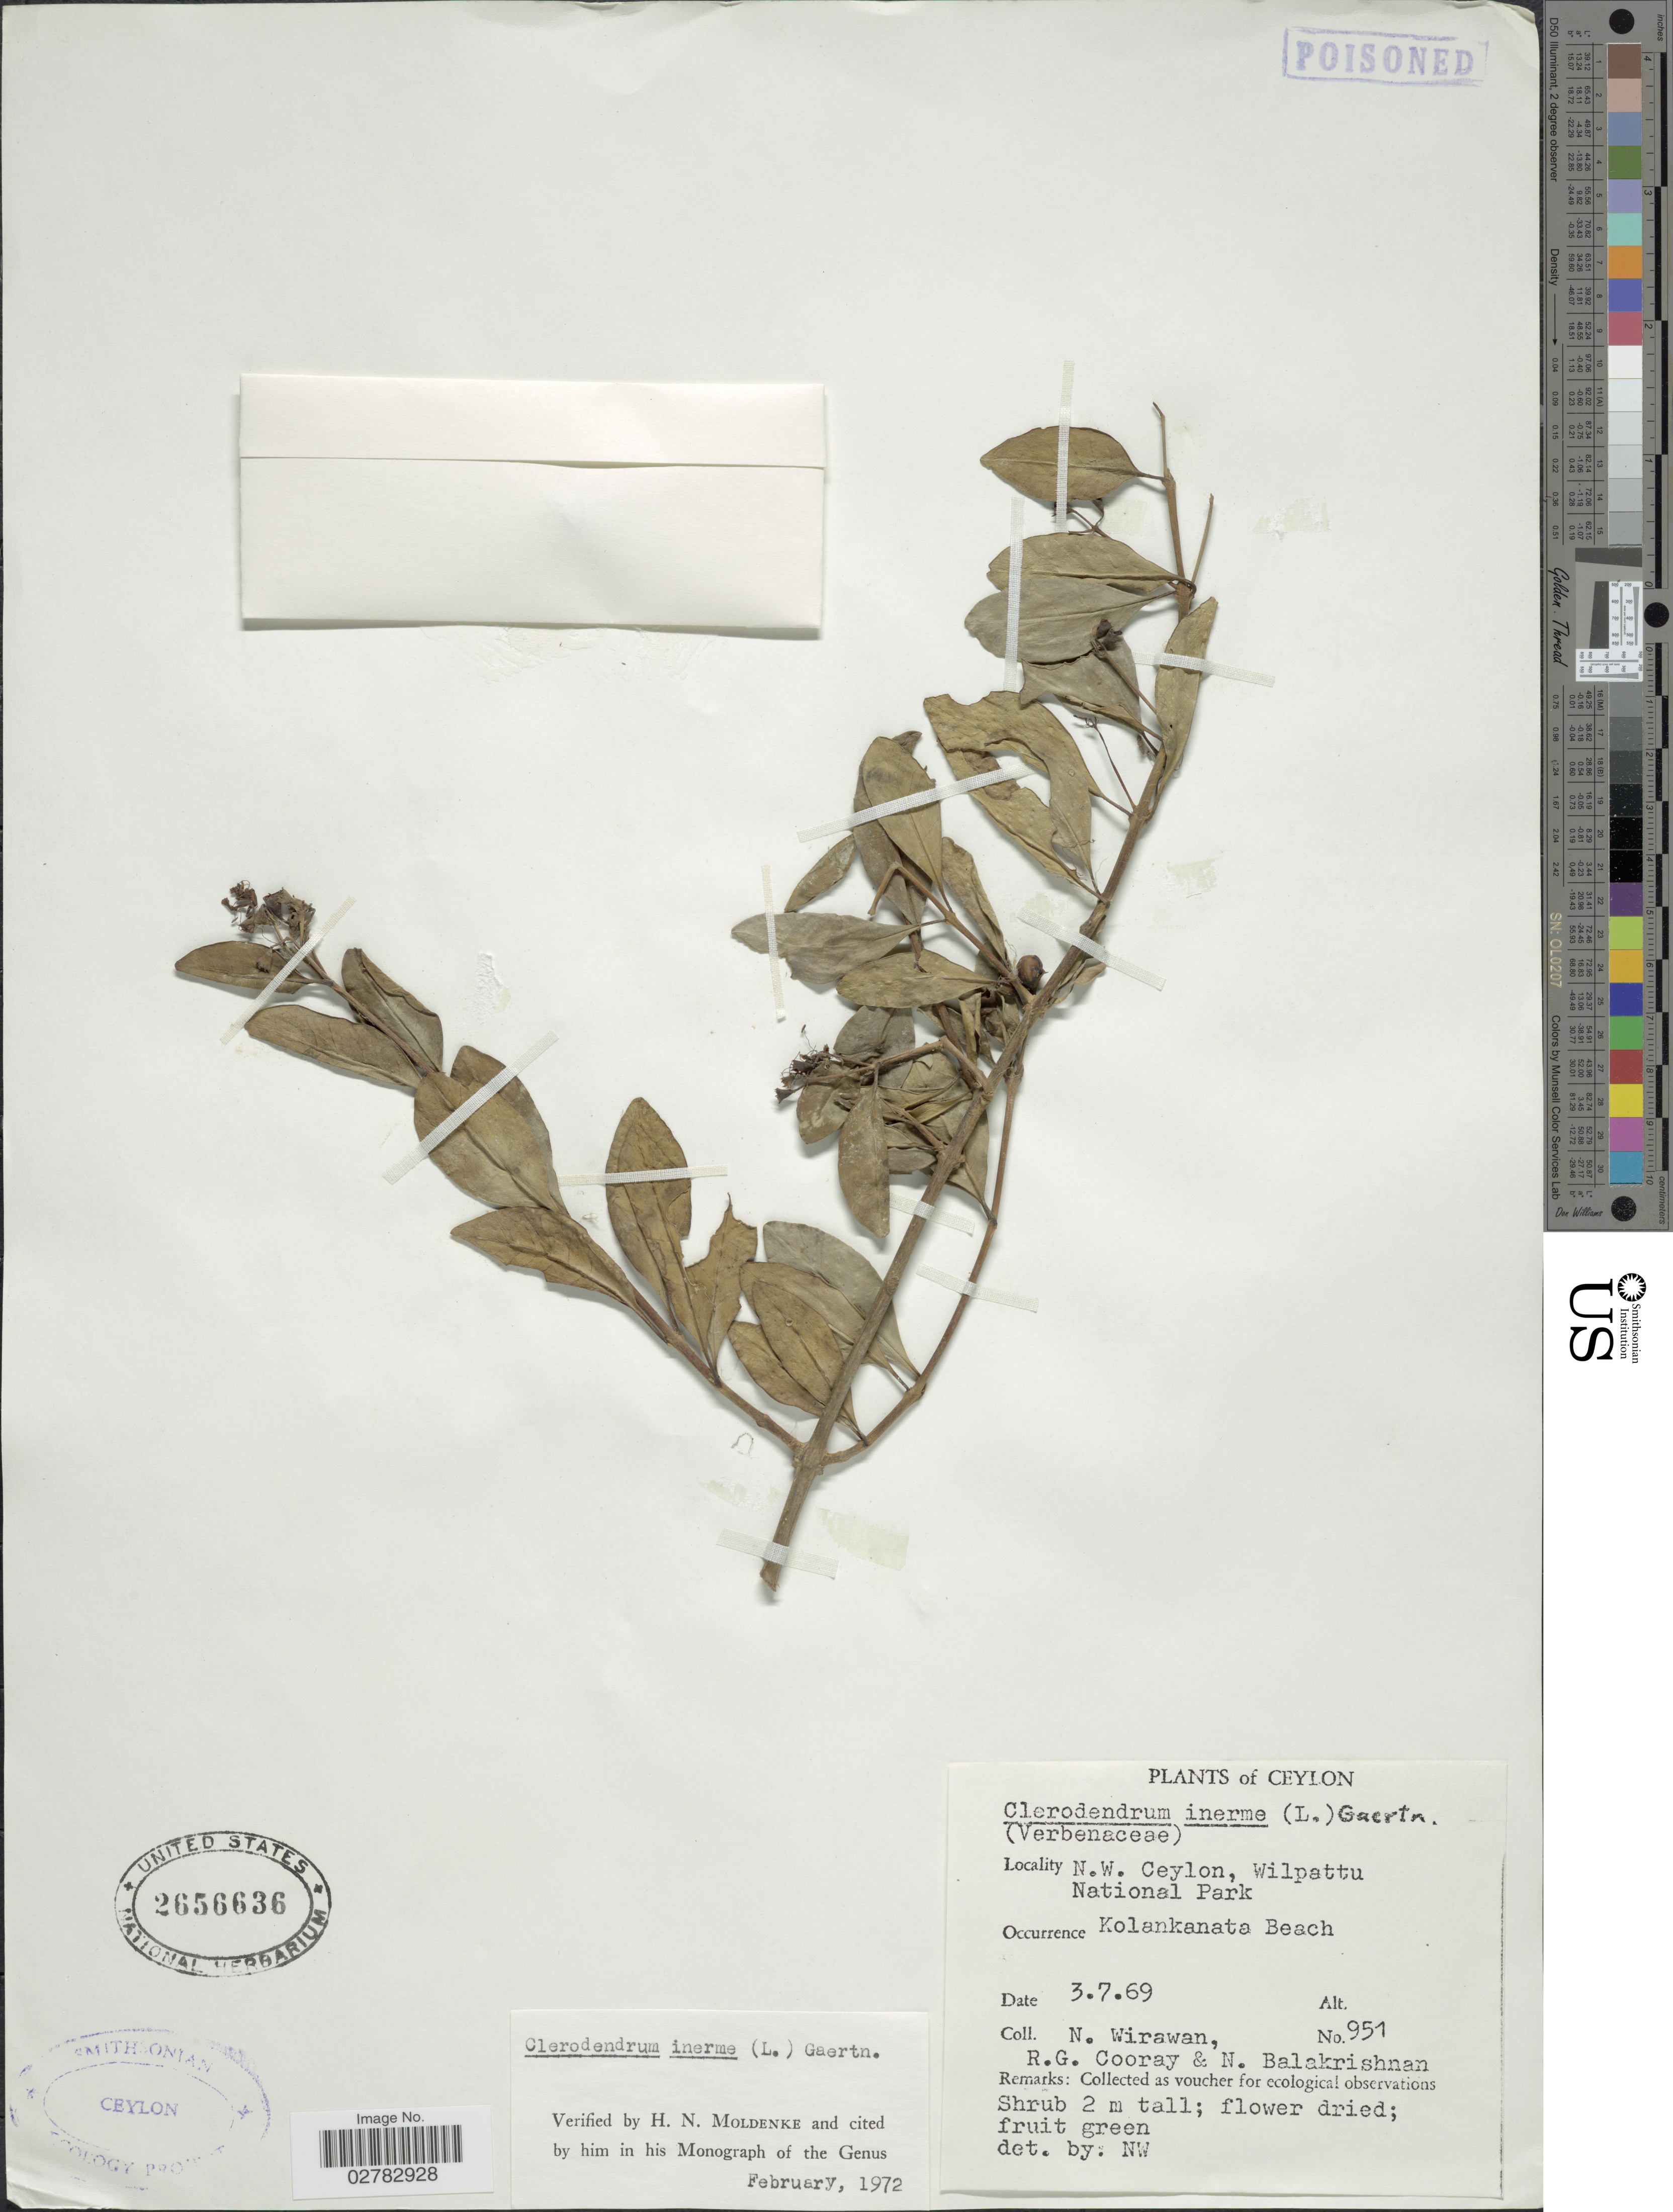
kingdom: Plantae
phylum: Tracheophyta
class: Magnoliopsida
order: Lamiales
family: Lamiaceae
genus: Clerodendrum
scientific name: Clerodendrum inerme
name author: (L.) Gaertn.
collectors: N. Wirawan, R. Cooray & N. Balakrishnan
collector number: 951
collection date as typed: Transcribed d/m/y: 3/7/69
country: Sri Lanka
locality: Ceylon. N.W. Ceylon, Wilpattu National Park. Kolankanata Beach.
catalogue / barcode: US 2656636